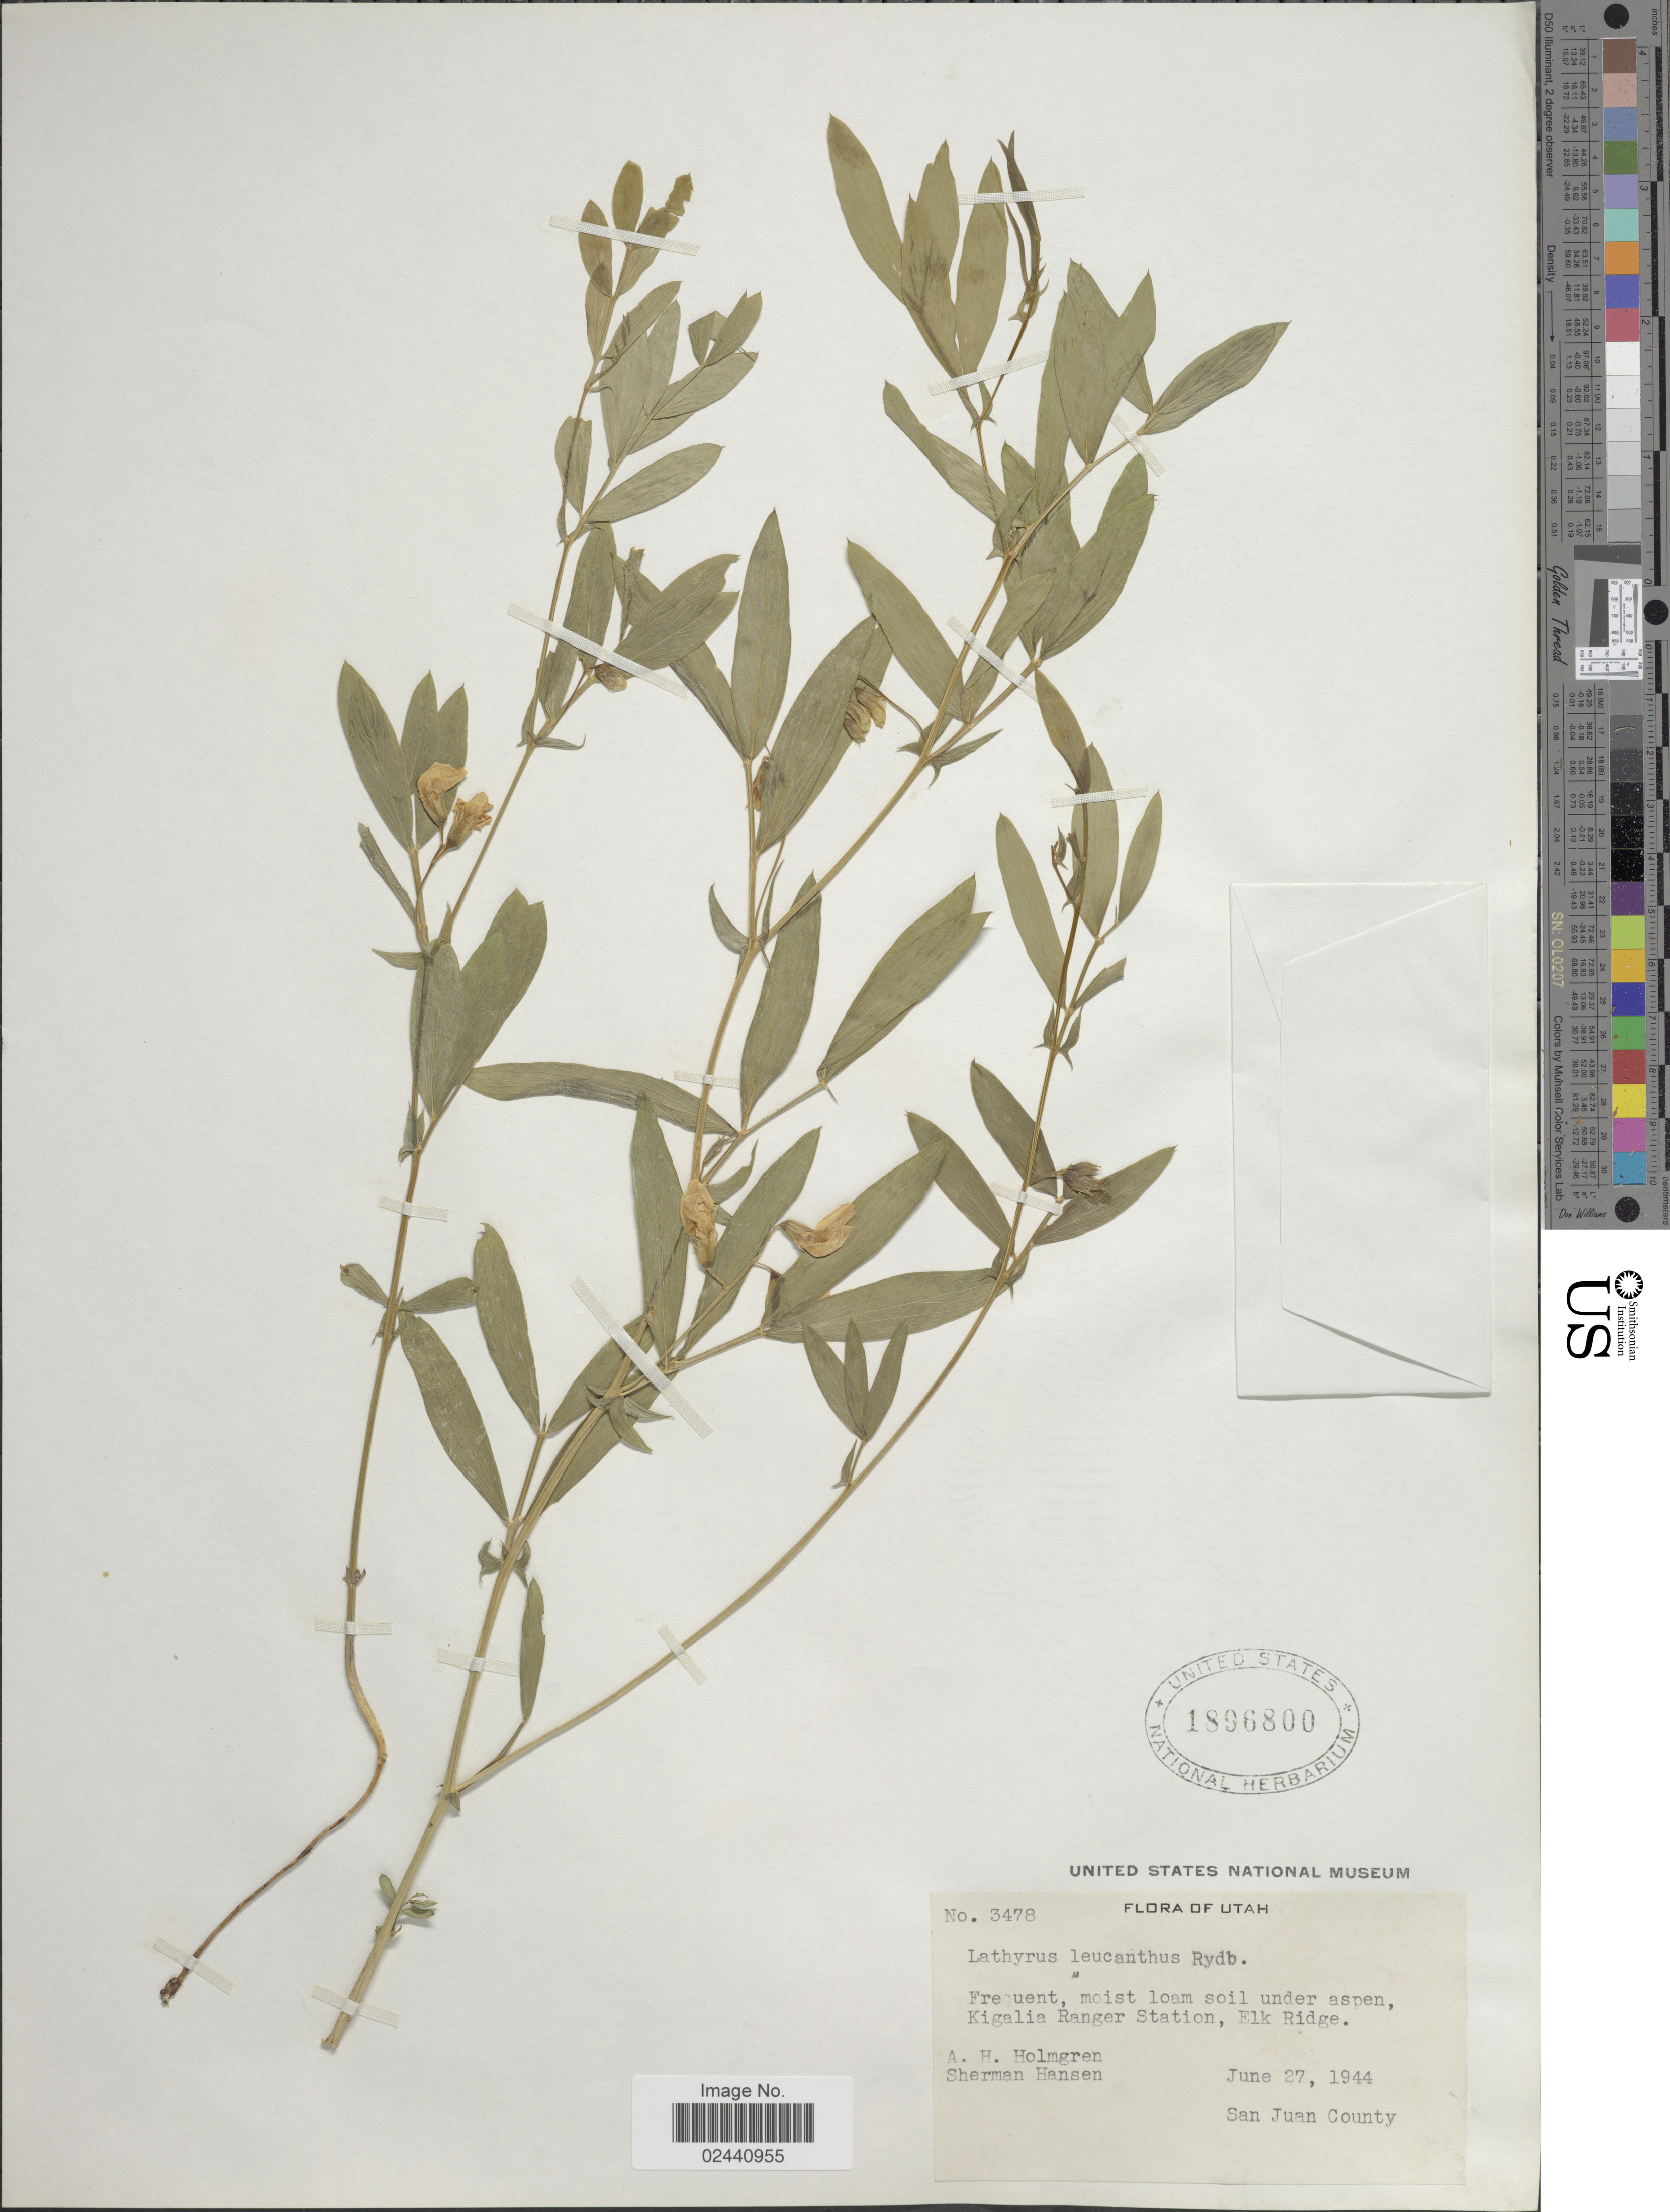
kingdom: Plantae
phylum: Tracheophyta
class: Magnoliopsida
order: Fabales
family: Fabaceae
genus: Lathyrus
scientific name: Lathyrus leucanthus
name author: Rydb.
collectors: A. H. Holmgren & S. Hansen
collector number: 3478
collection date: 1944-06-27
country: United States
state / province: Utah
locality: Kigalia Ranger Station, Elk Ridge, San Juan County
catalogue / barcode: US 1896800